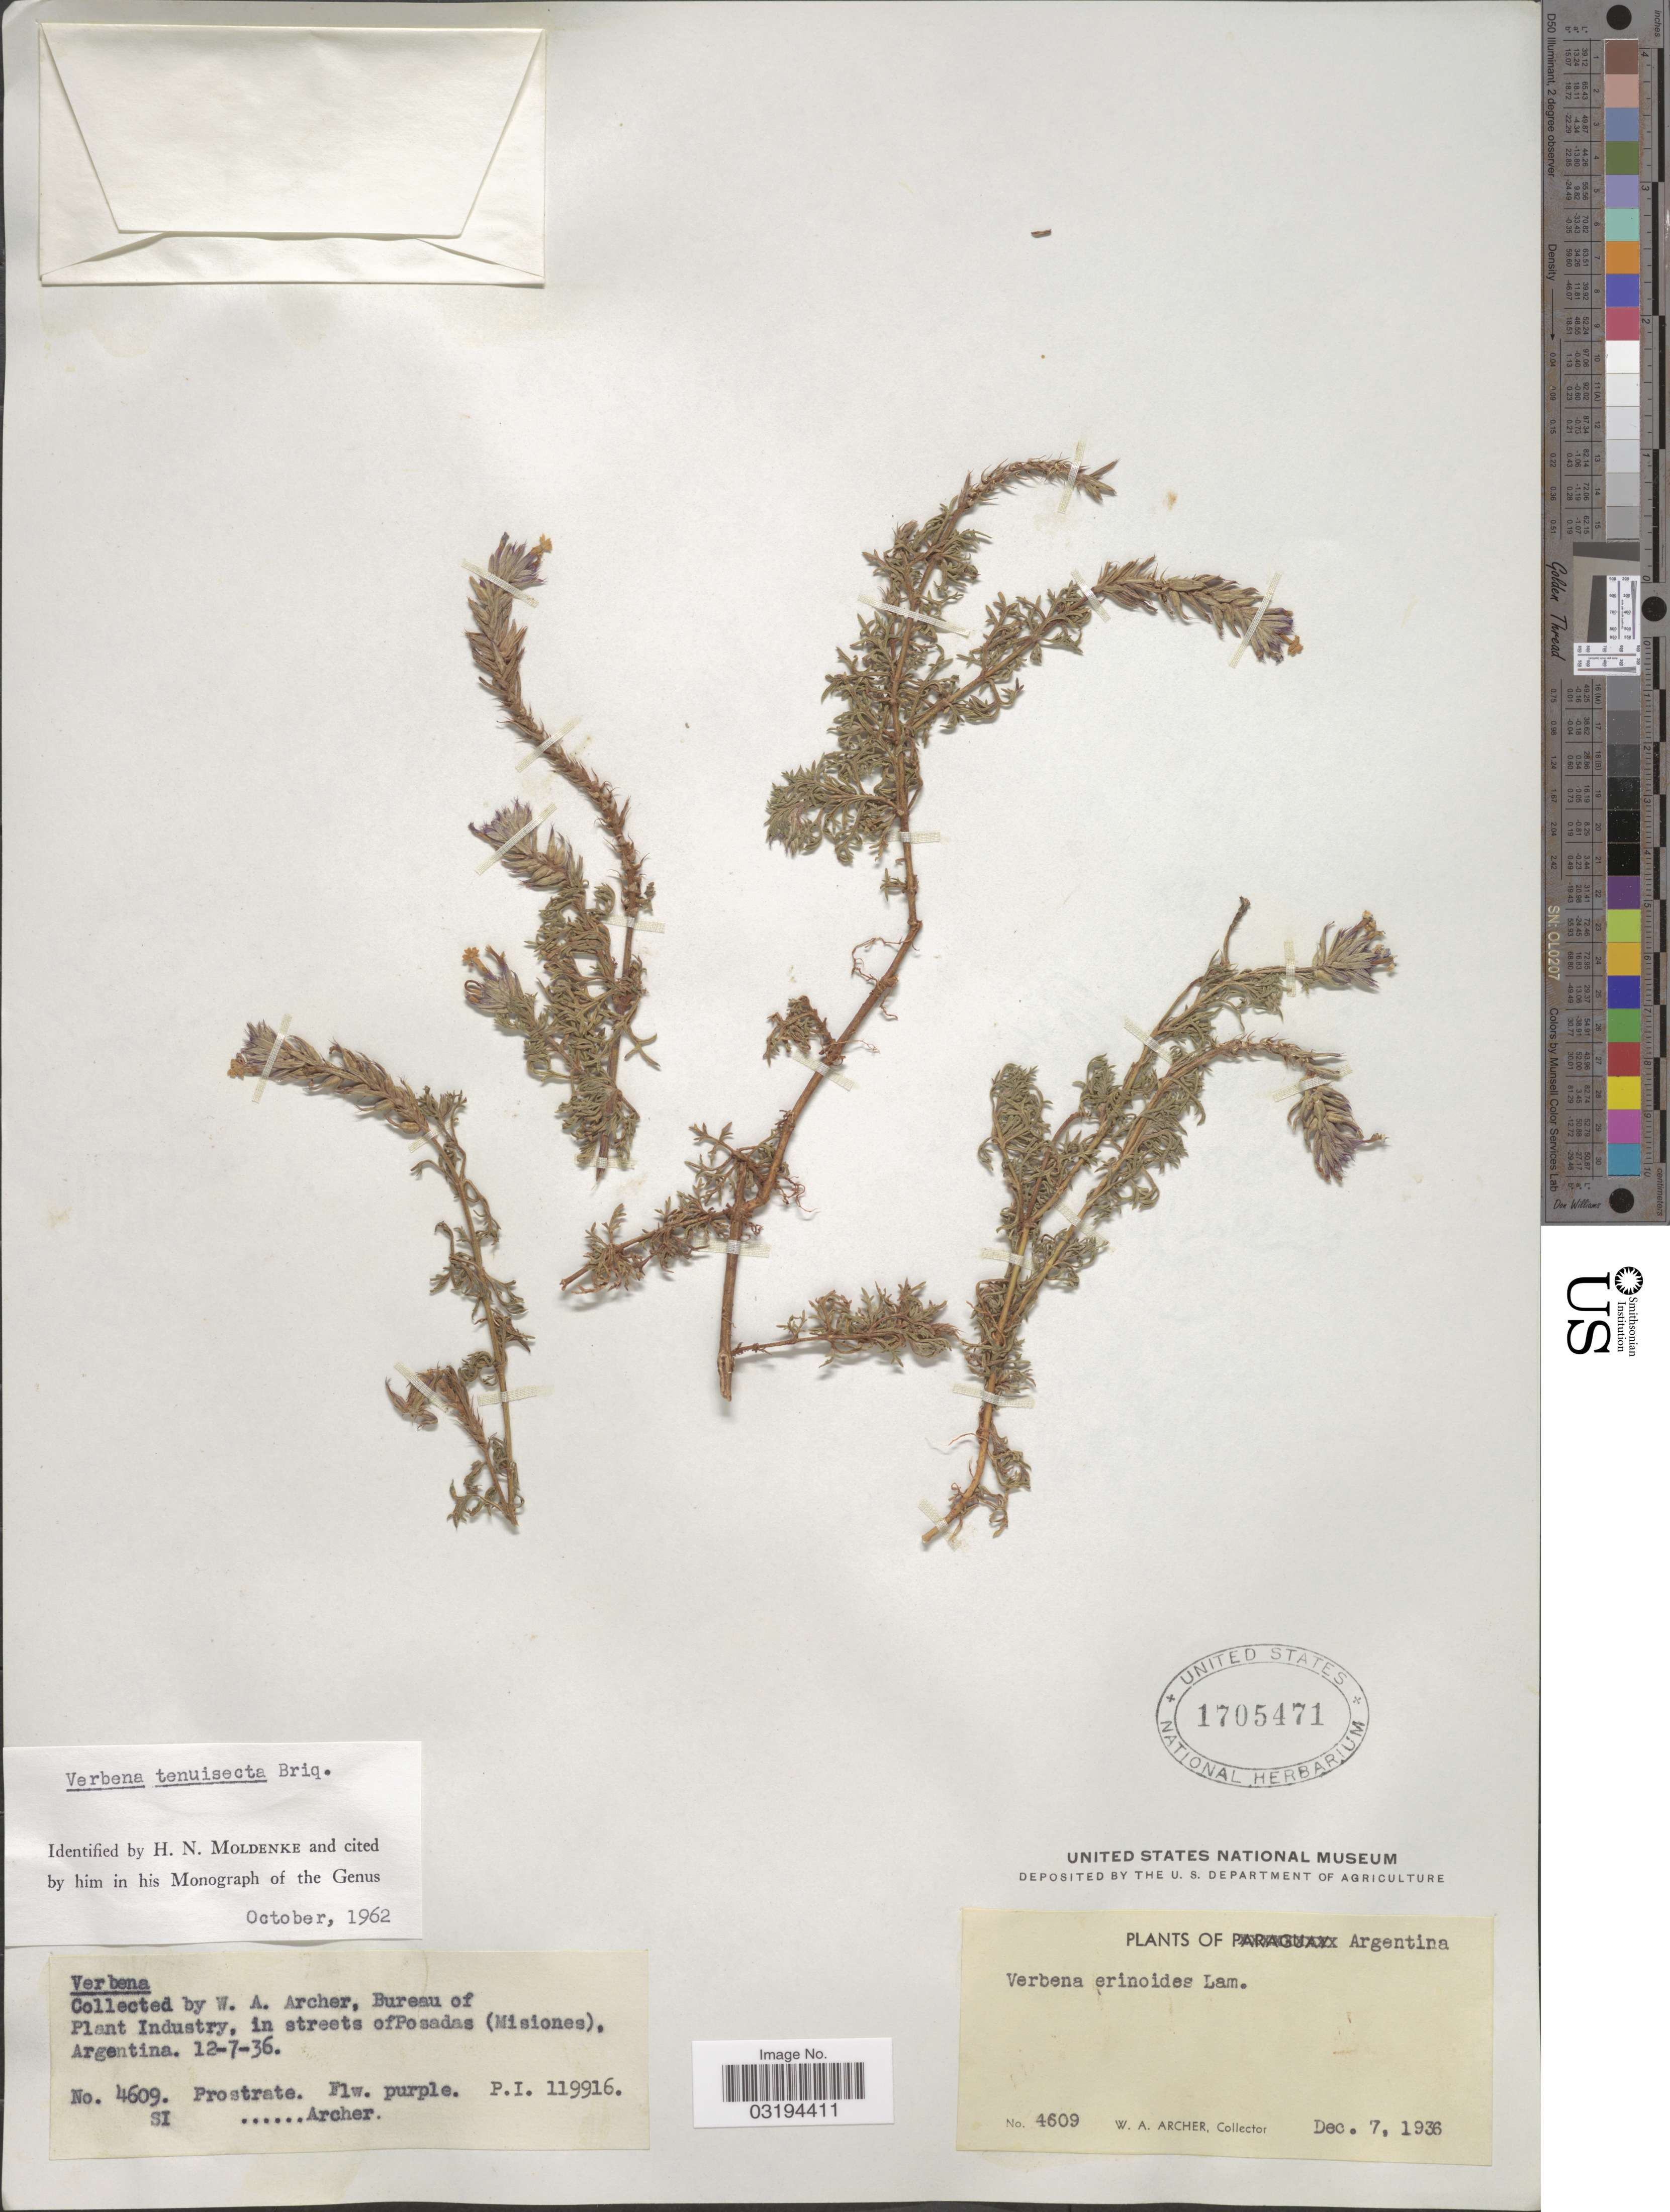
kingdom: Plantae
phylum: Tracheophyta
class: Magnoliopsida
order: Lamiales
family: Verbenaceae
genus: Verbena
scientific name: Verbena tenuisecta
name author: Briq.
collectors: W. Archer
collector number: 4609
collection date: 1936-12-07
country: Argentina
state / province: Misiones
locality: In streets of Posadas (Misiones).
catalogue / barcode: US 1705471